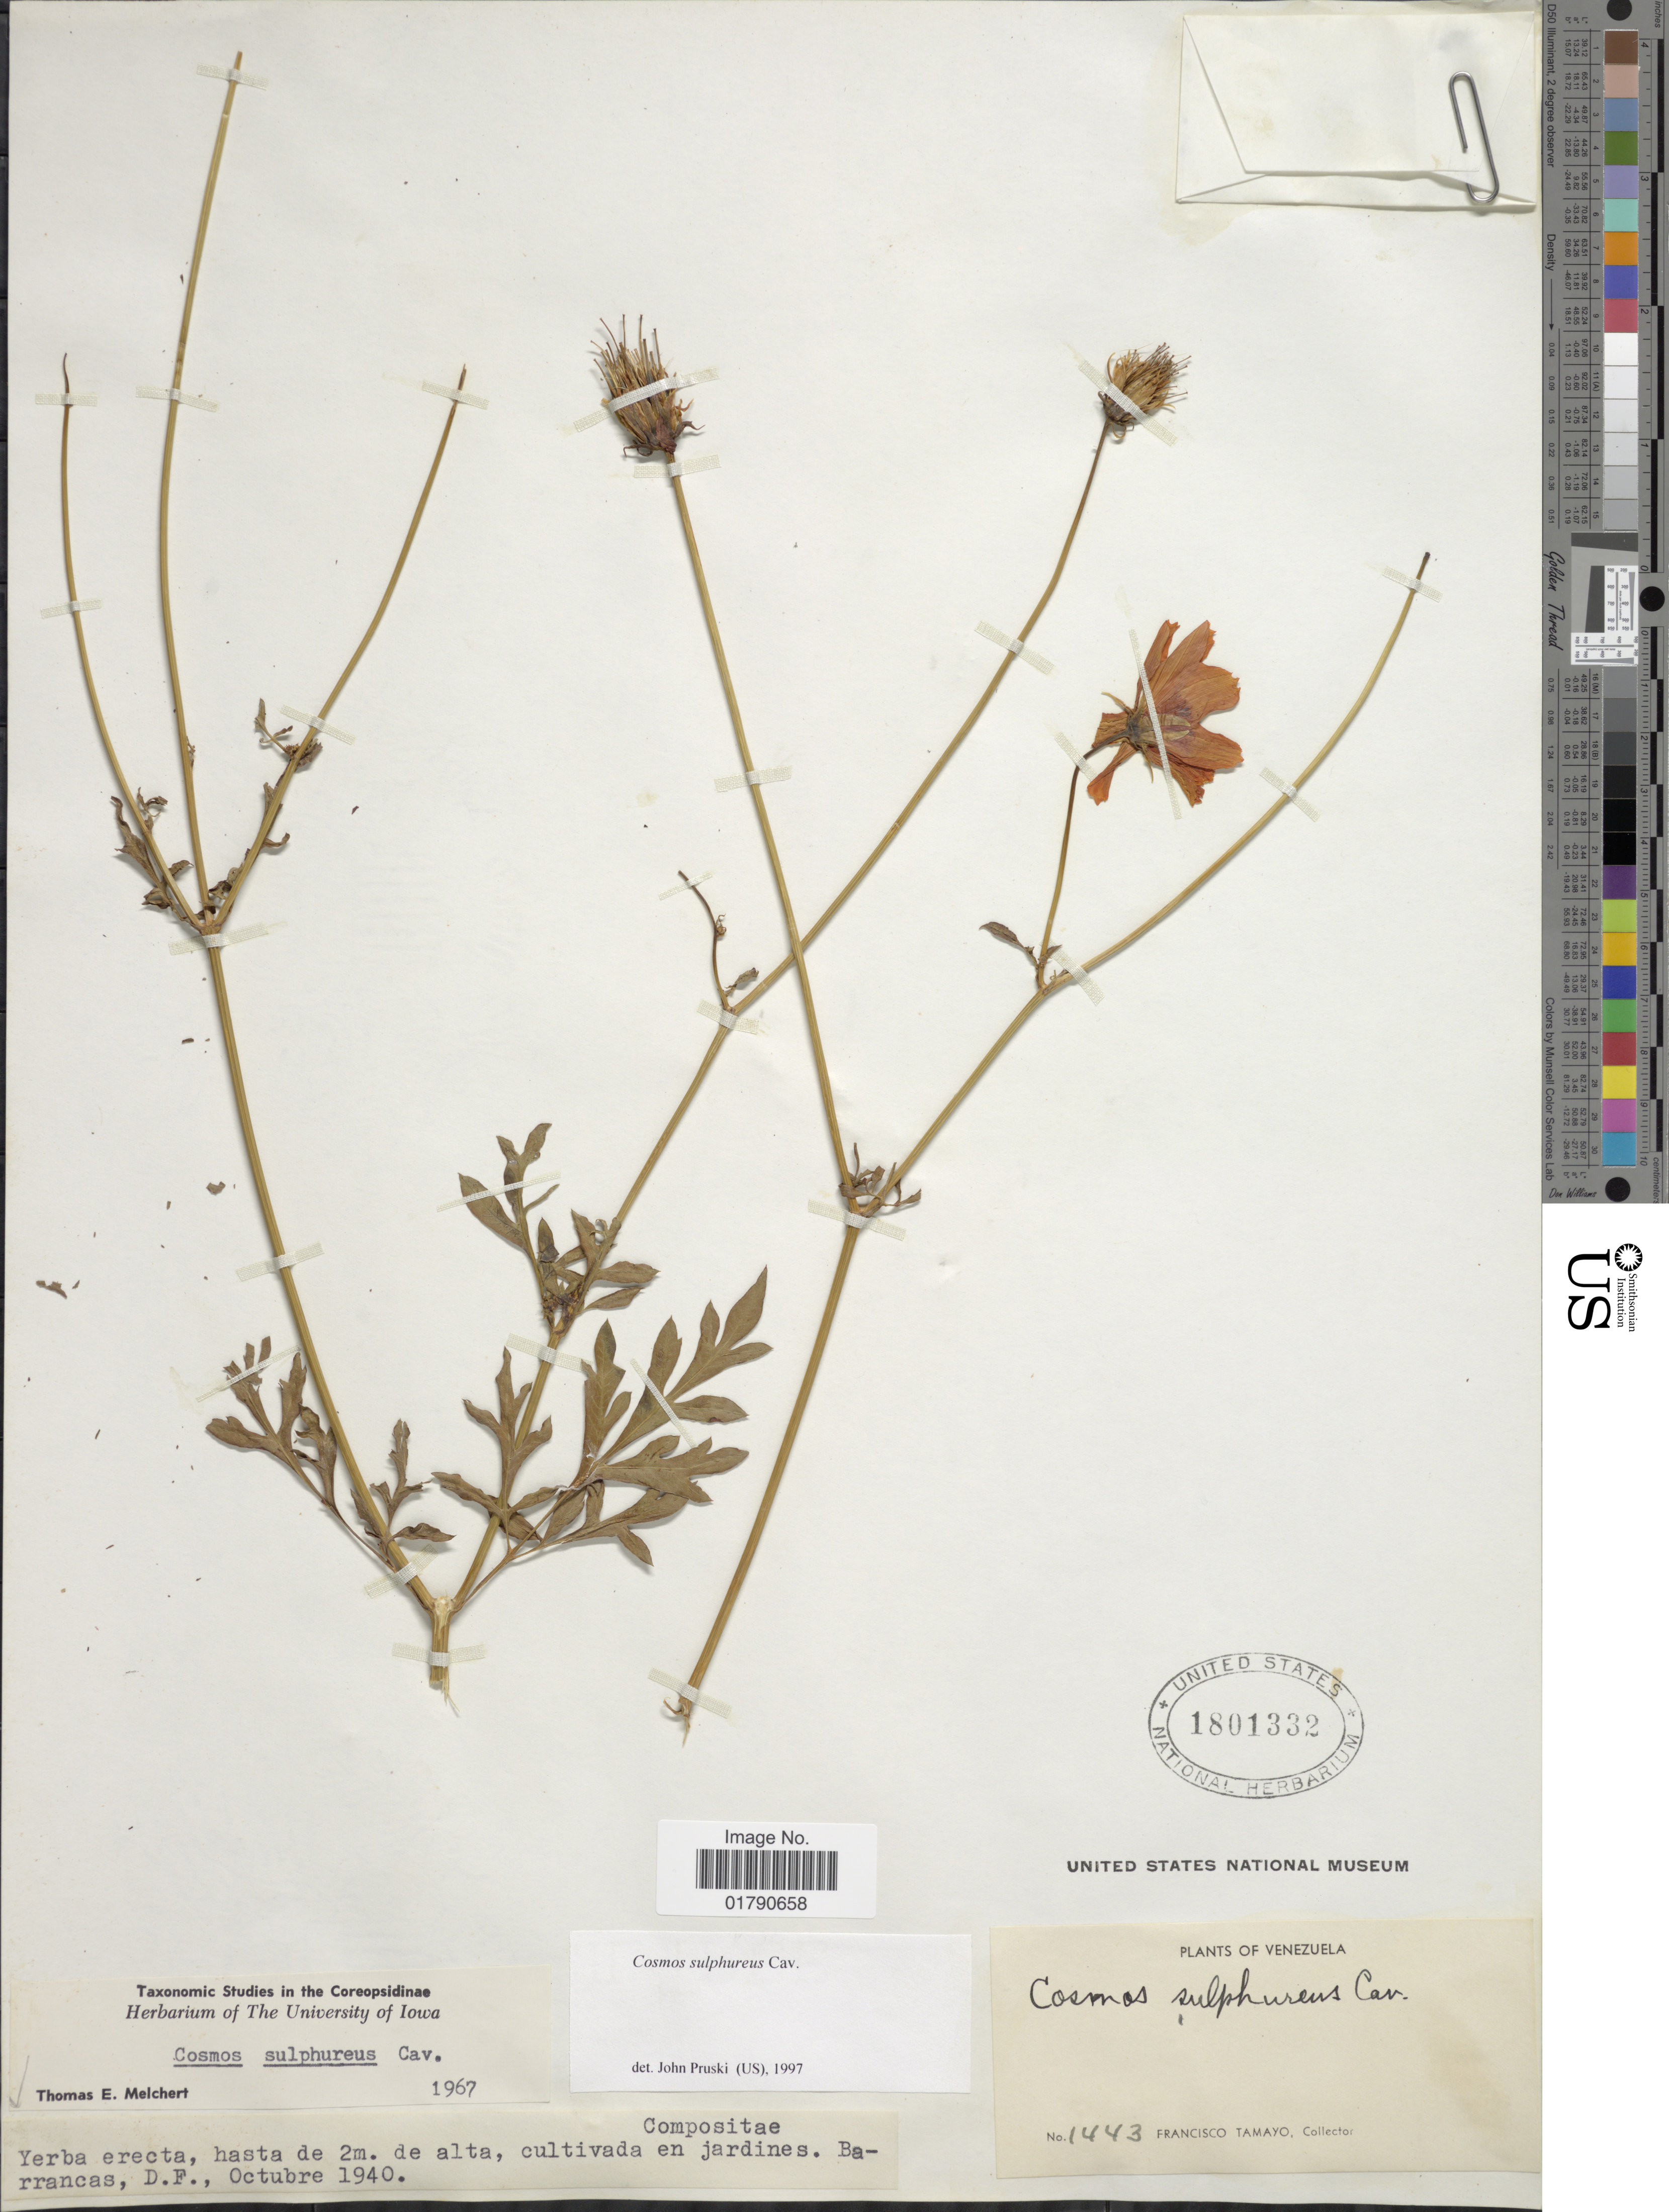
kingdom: Plantae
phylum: Tracheophyta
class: Magnoliopsida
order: Asterales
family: Asteraceae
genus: Cosmos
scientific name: Cosmos sulphureus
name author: Cav.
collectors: F. Tamayo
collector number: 1443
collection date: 1940-10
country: Venezuela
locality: Barrancas, D. F.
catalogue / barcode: US 1801332